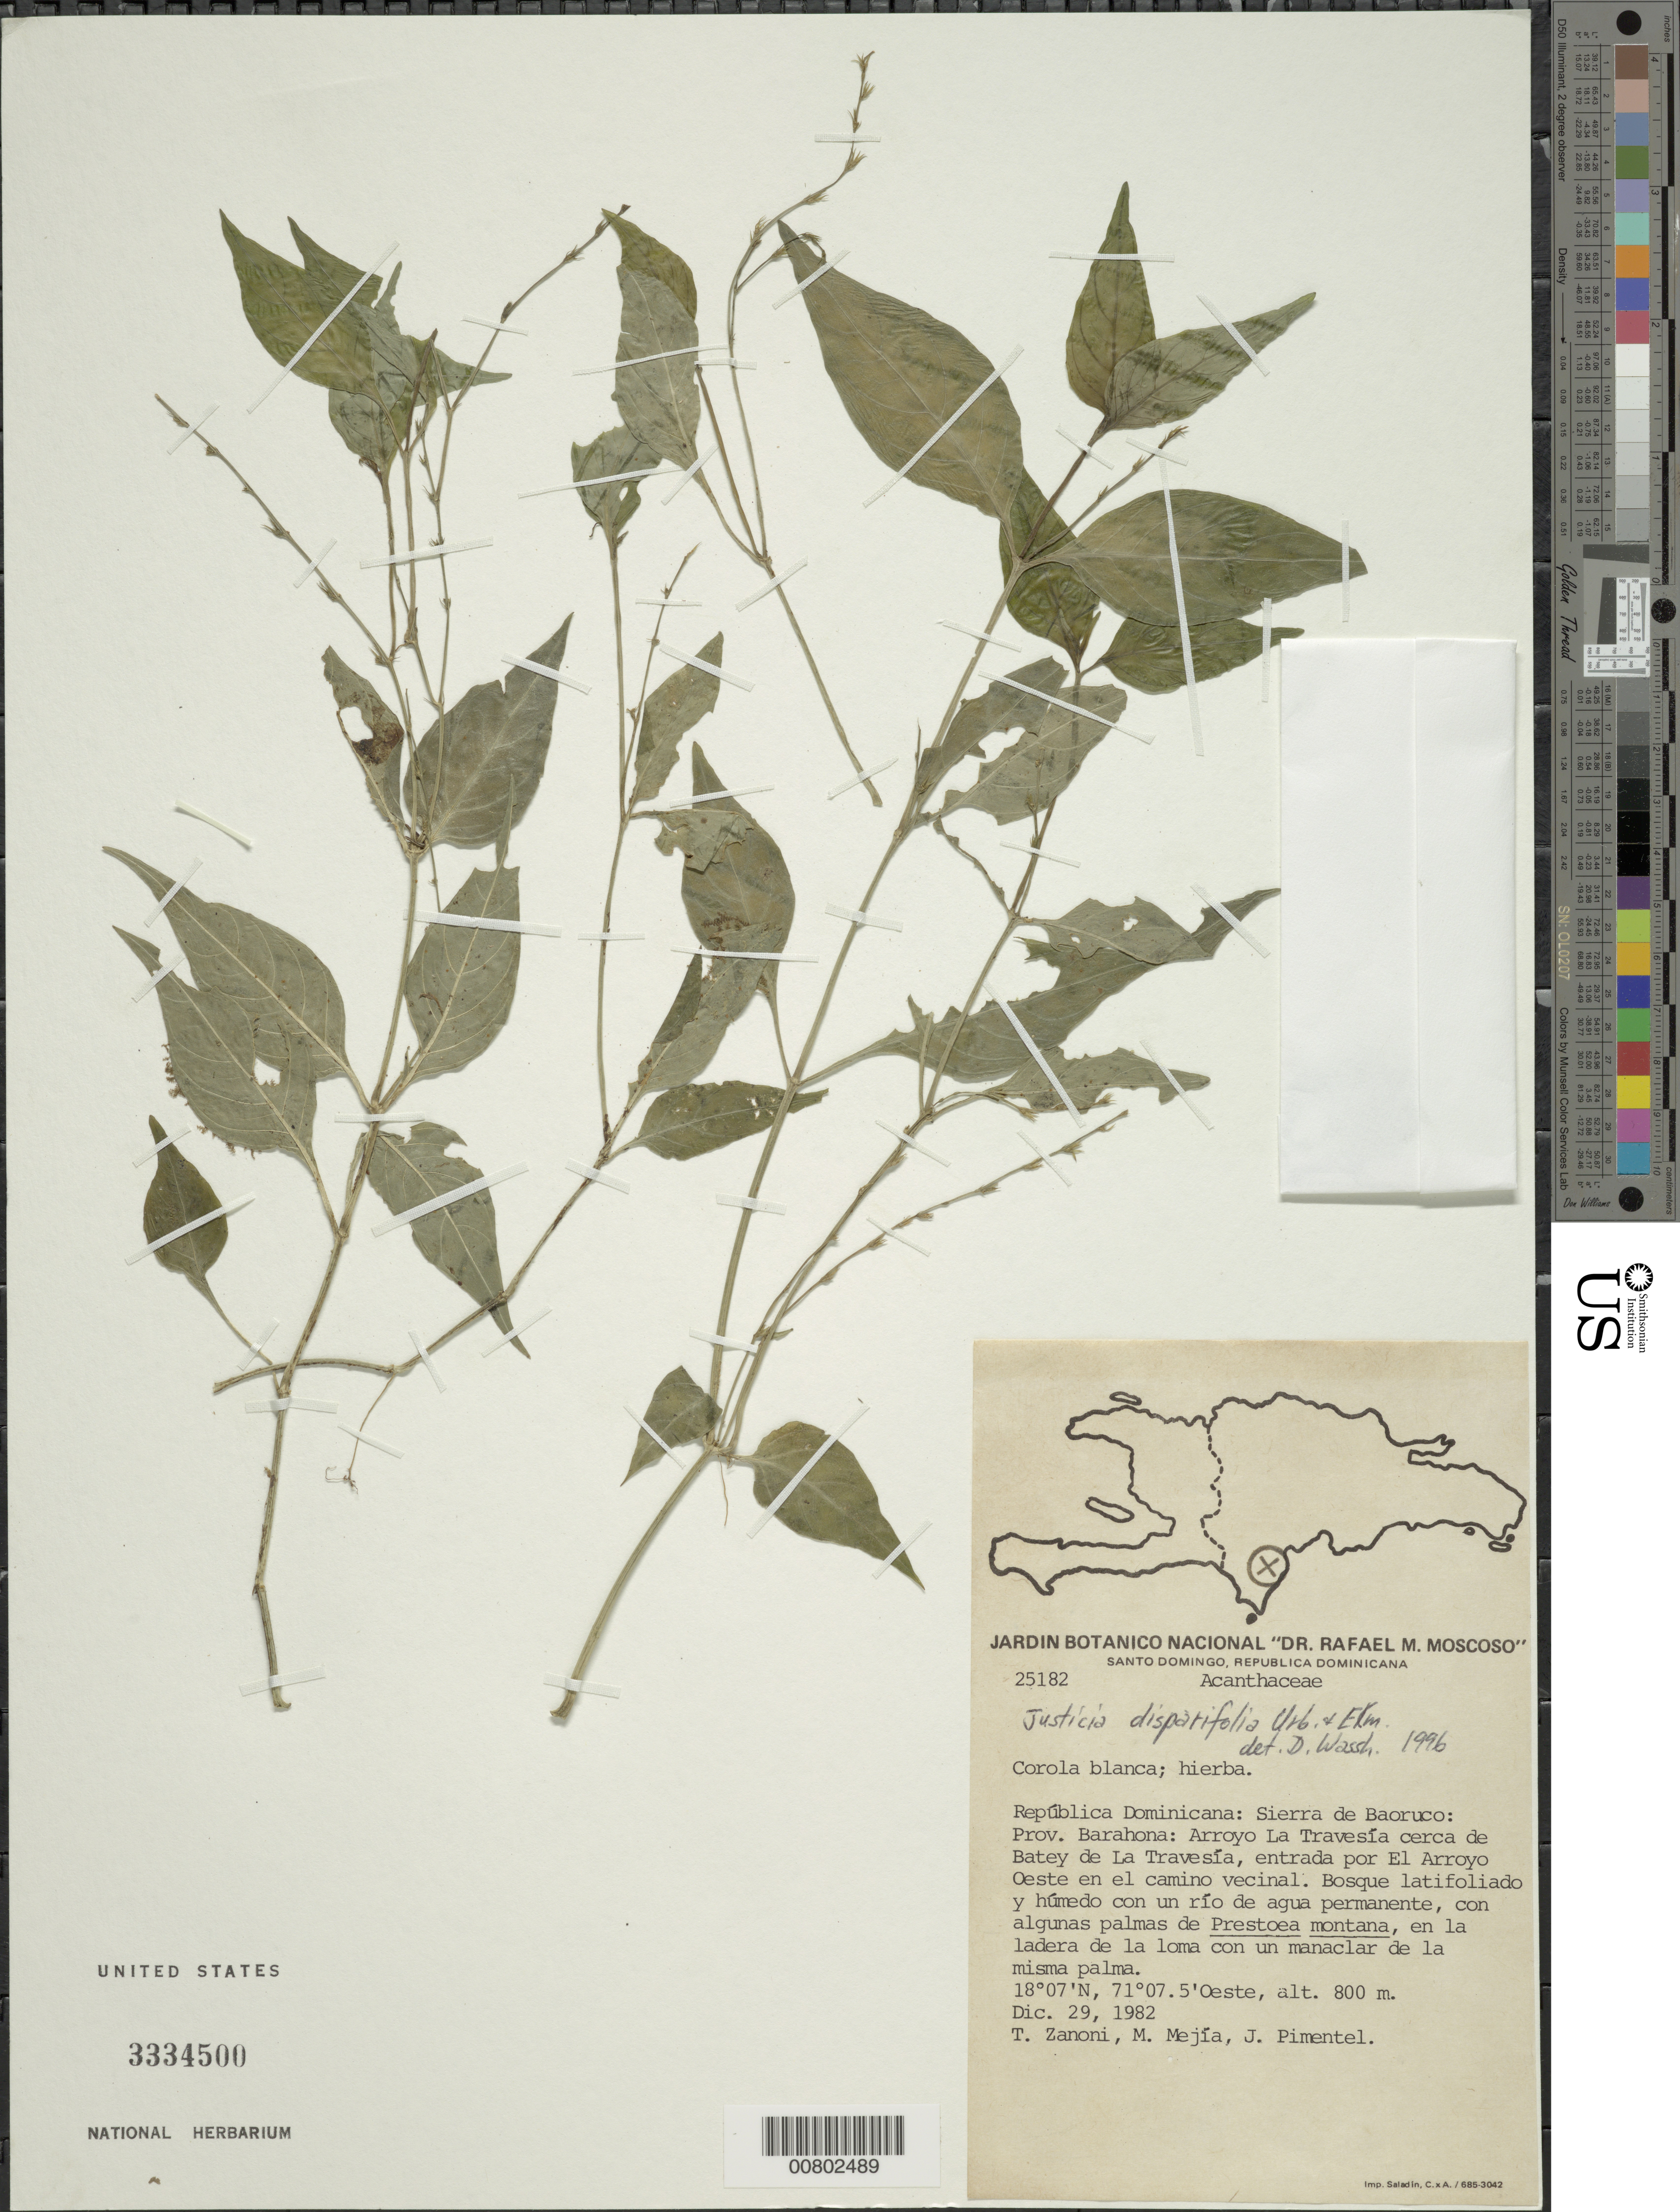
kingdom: Plantae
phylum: Tracheophyta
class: Magnoliopsida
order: Lamiales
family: Acanthaceae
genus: Justicia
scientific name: Justicia disparifolia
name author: Urb. & Ekman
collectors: T. A. Zanoni, M. Mejia & J. Pimentel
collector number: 25182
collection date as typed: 29 Dec 1982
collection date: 1982-12-29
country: Dominican Republic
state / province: Barahona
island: Hispaniola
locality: Sierra de Baoruco; Arroyo La Travesía cerca de Batey de La travesía, entrada por el Arroyo Oeste en el camino vecinal.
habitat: En bosque latifoliado y húmedo con un río de agua permanente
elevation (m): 800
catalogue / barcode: US 3334500